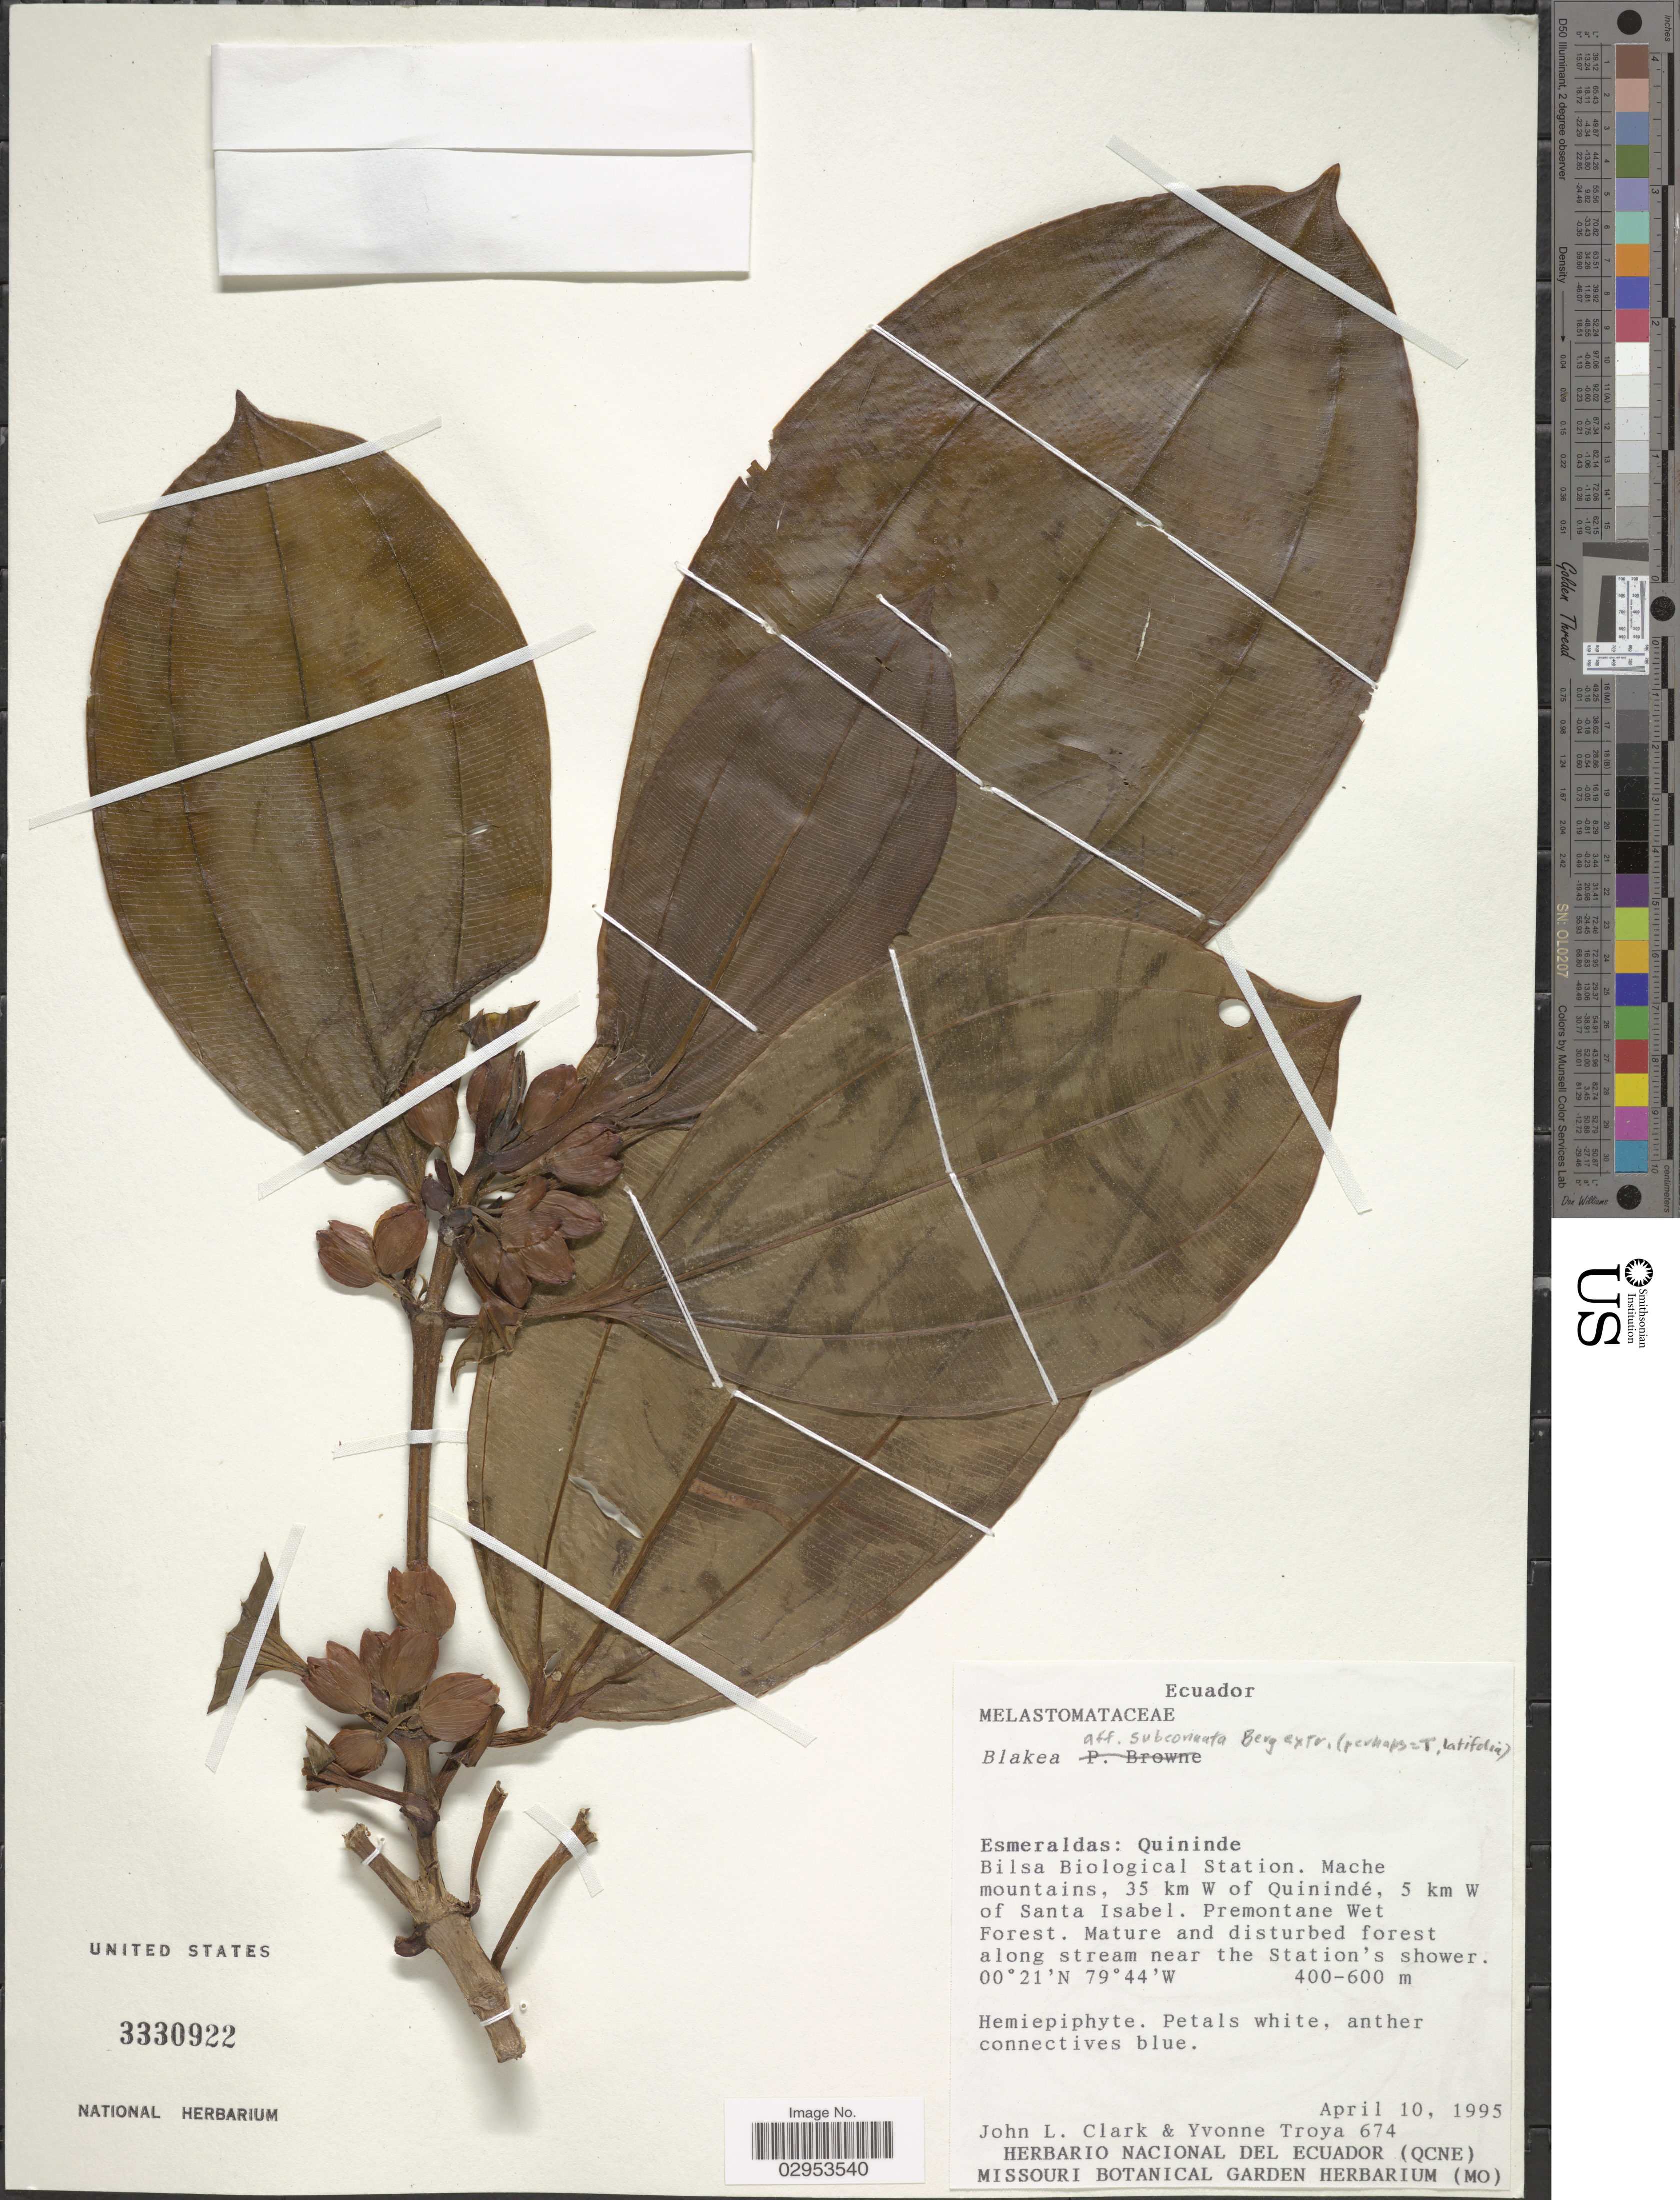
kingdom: Plantae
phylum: Tracheophyta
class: Magnoliopsida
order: Myrtales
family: Melastomataceae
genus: Blakea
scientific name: Blakea subconnata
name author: O. Berg ex Triana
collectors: J. L. Clark & Y. Troya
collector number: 674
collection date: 1995-04-10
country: Ecuador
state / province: Esmeraldas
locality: Quininde. Bilsa Biological Station. Mache mountains, 35 km W of Quinindé, 5 km W of Santa Isabel.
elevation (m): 400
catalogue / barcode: US 3330922